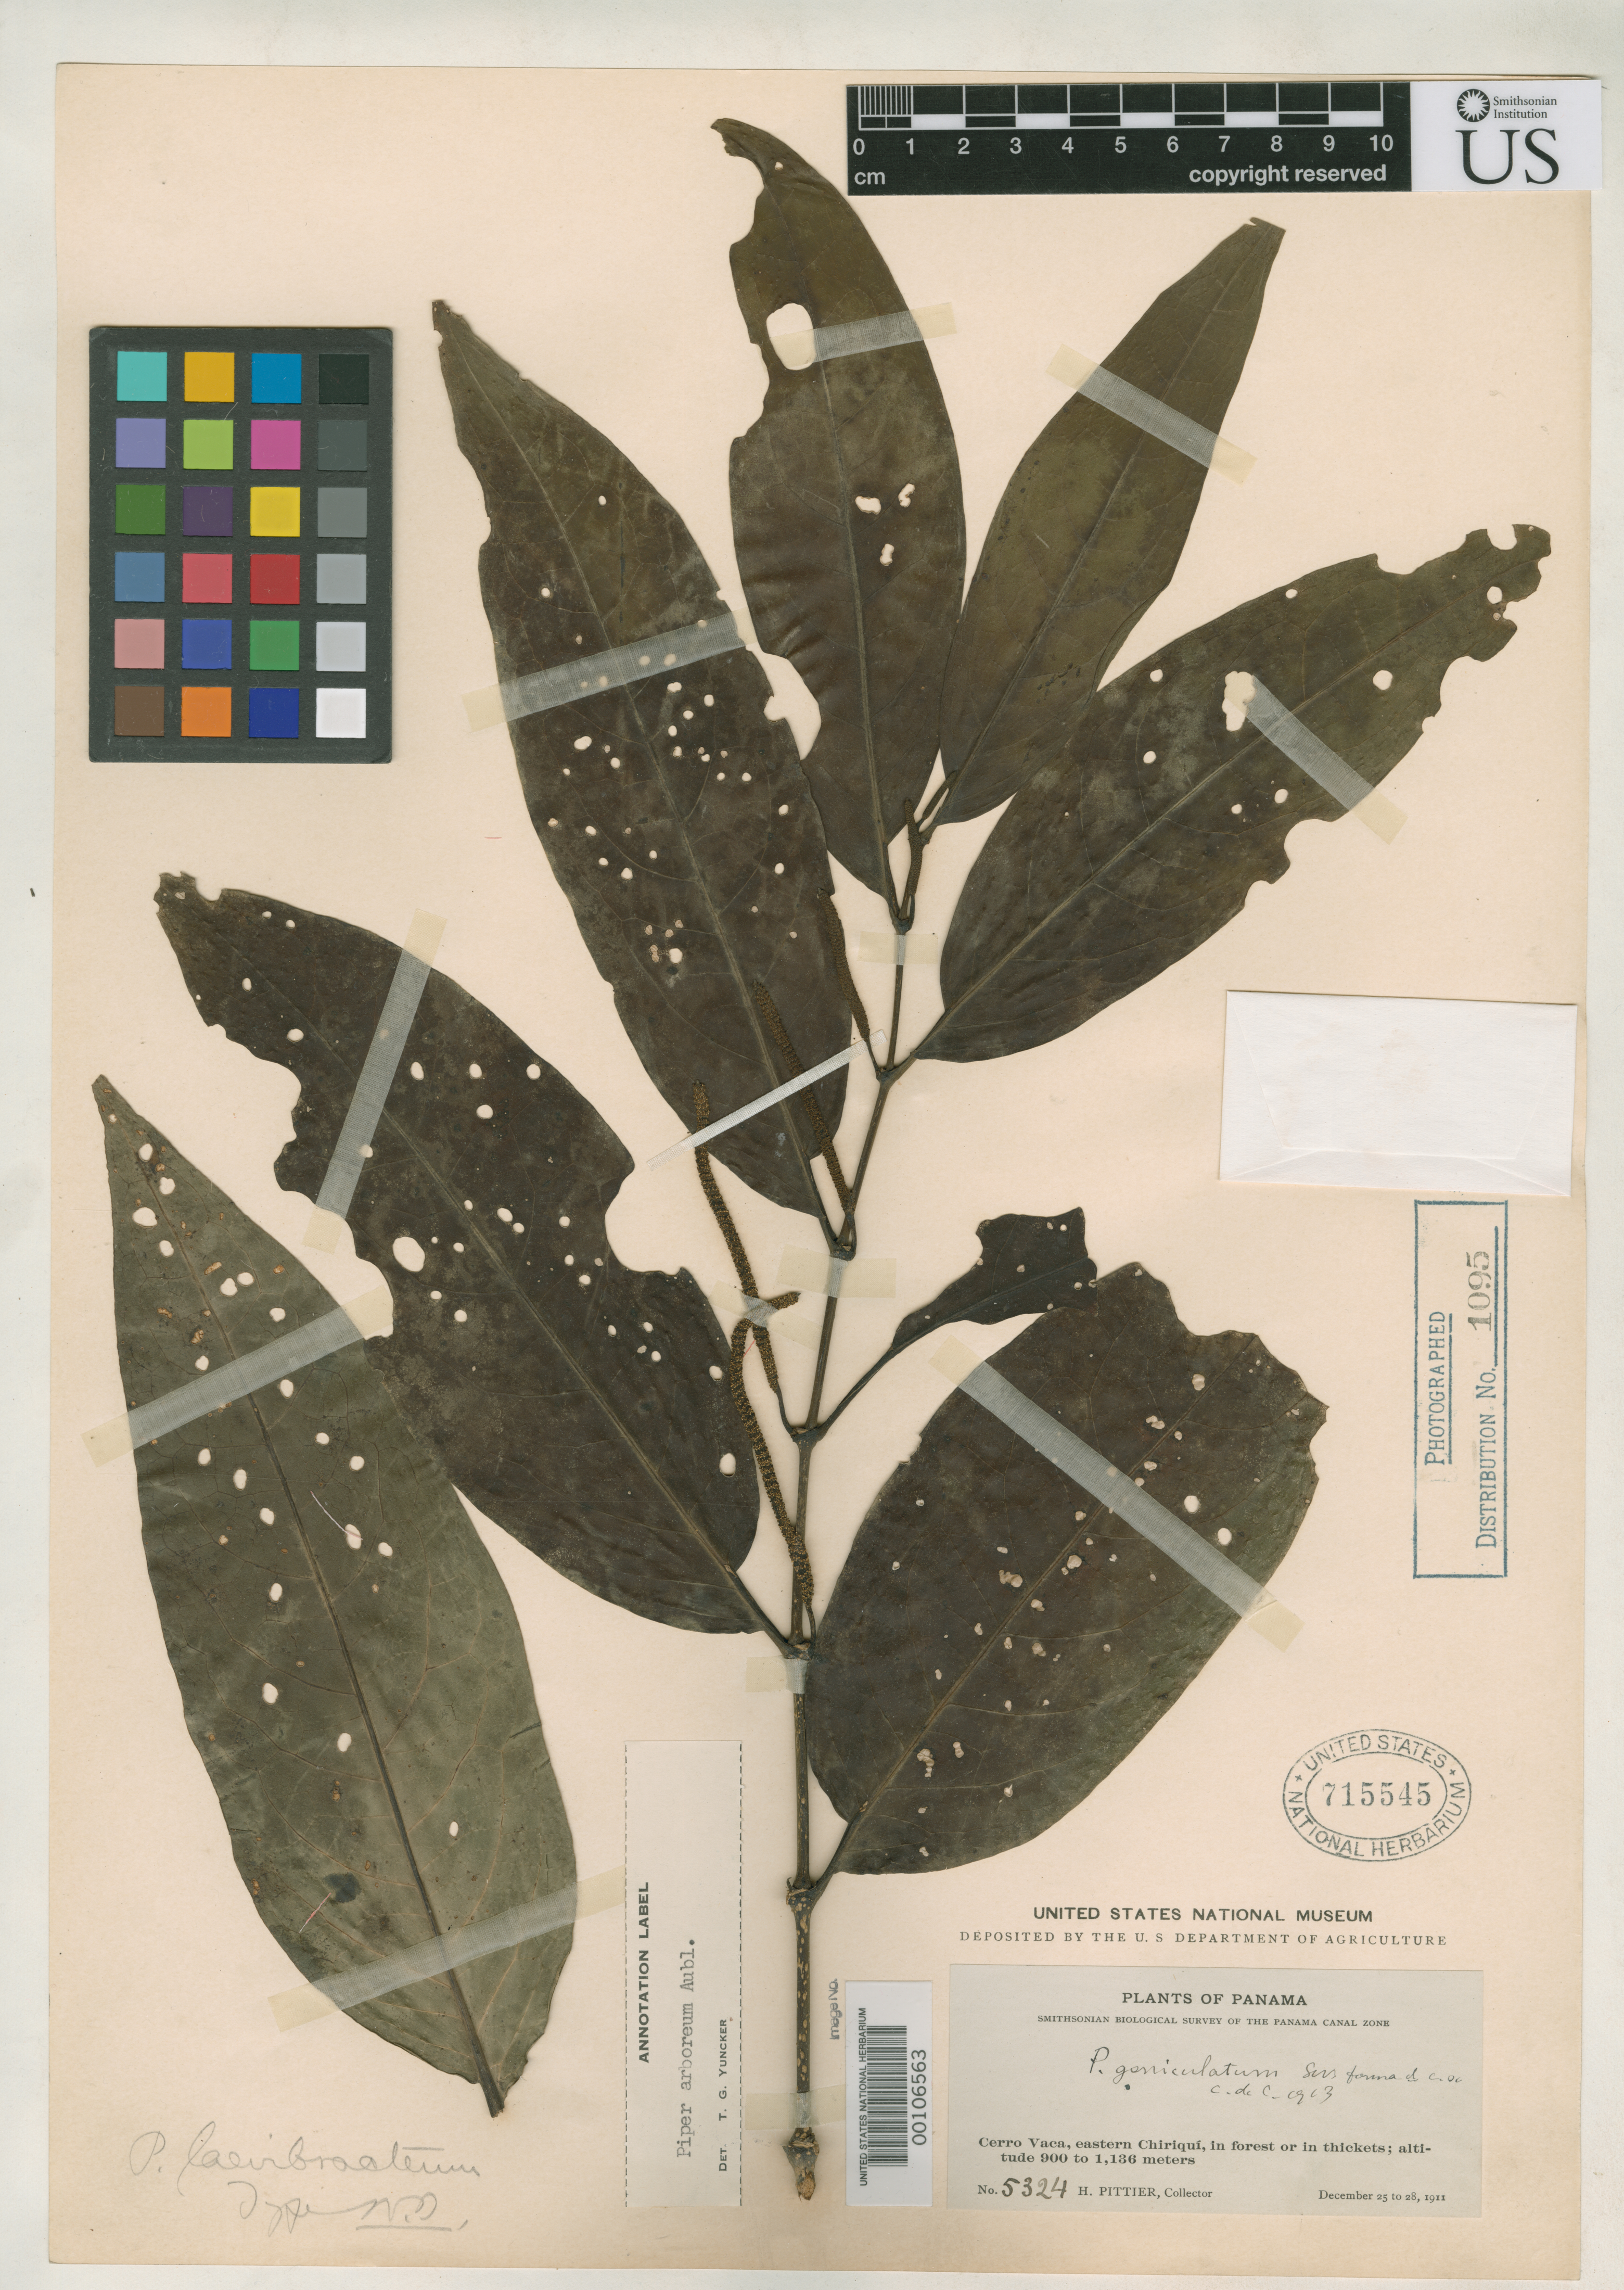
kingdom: Plantae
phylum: Tracheophyta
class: Magnoliopsida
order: Piperales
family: Piperaceae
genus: Piper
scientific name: Piper laevibracteum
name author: Trel.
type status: Holotype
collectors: H. F. Pittier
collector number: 5324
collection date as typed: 25 Dec 1911 to 28 Dec 1911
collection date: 1911-12-25/1911-12-28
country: Panama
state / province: Chiriquí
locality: Cerro Vaca.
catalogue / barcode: US 715545